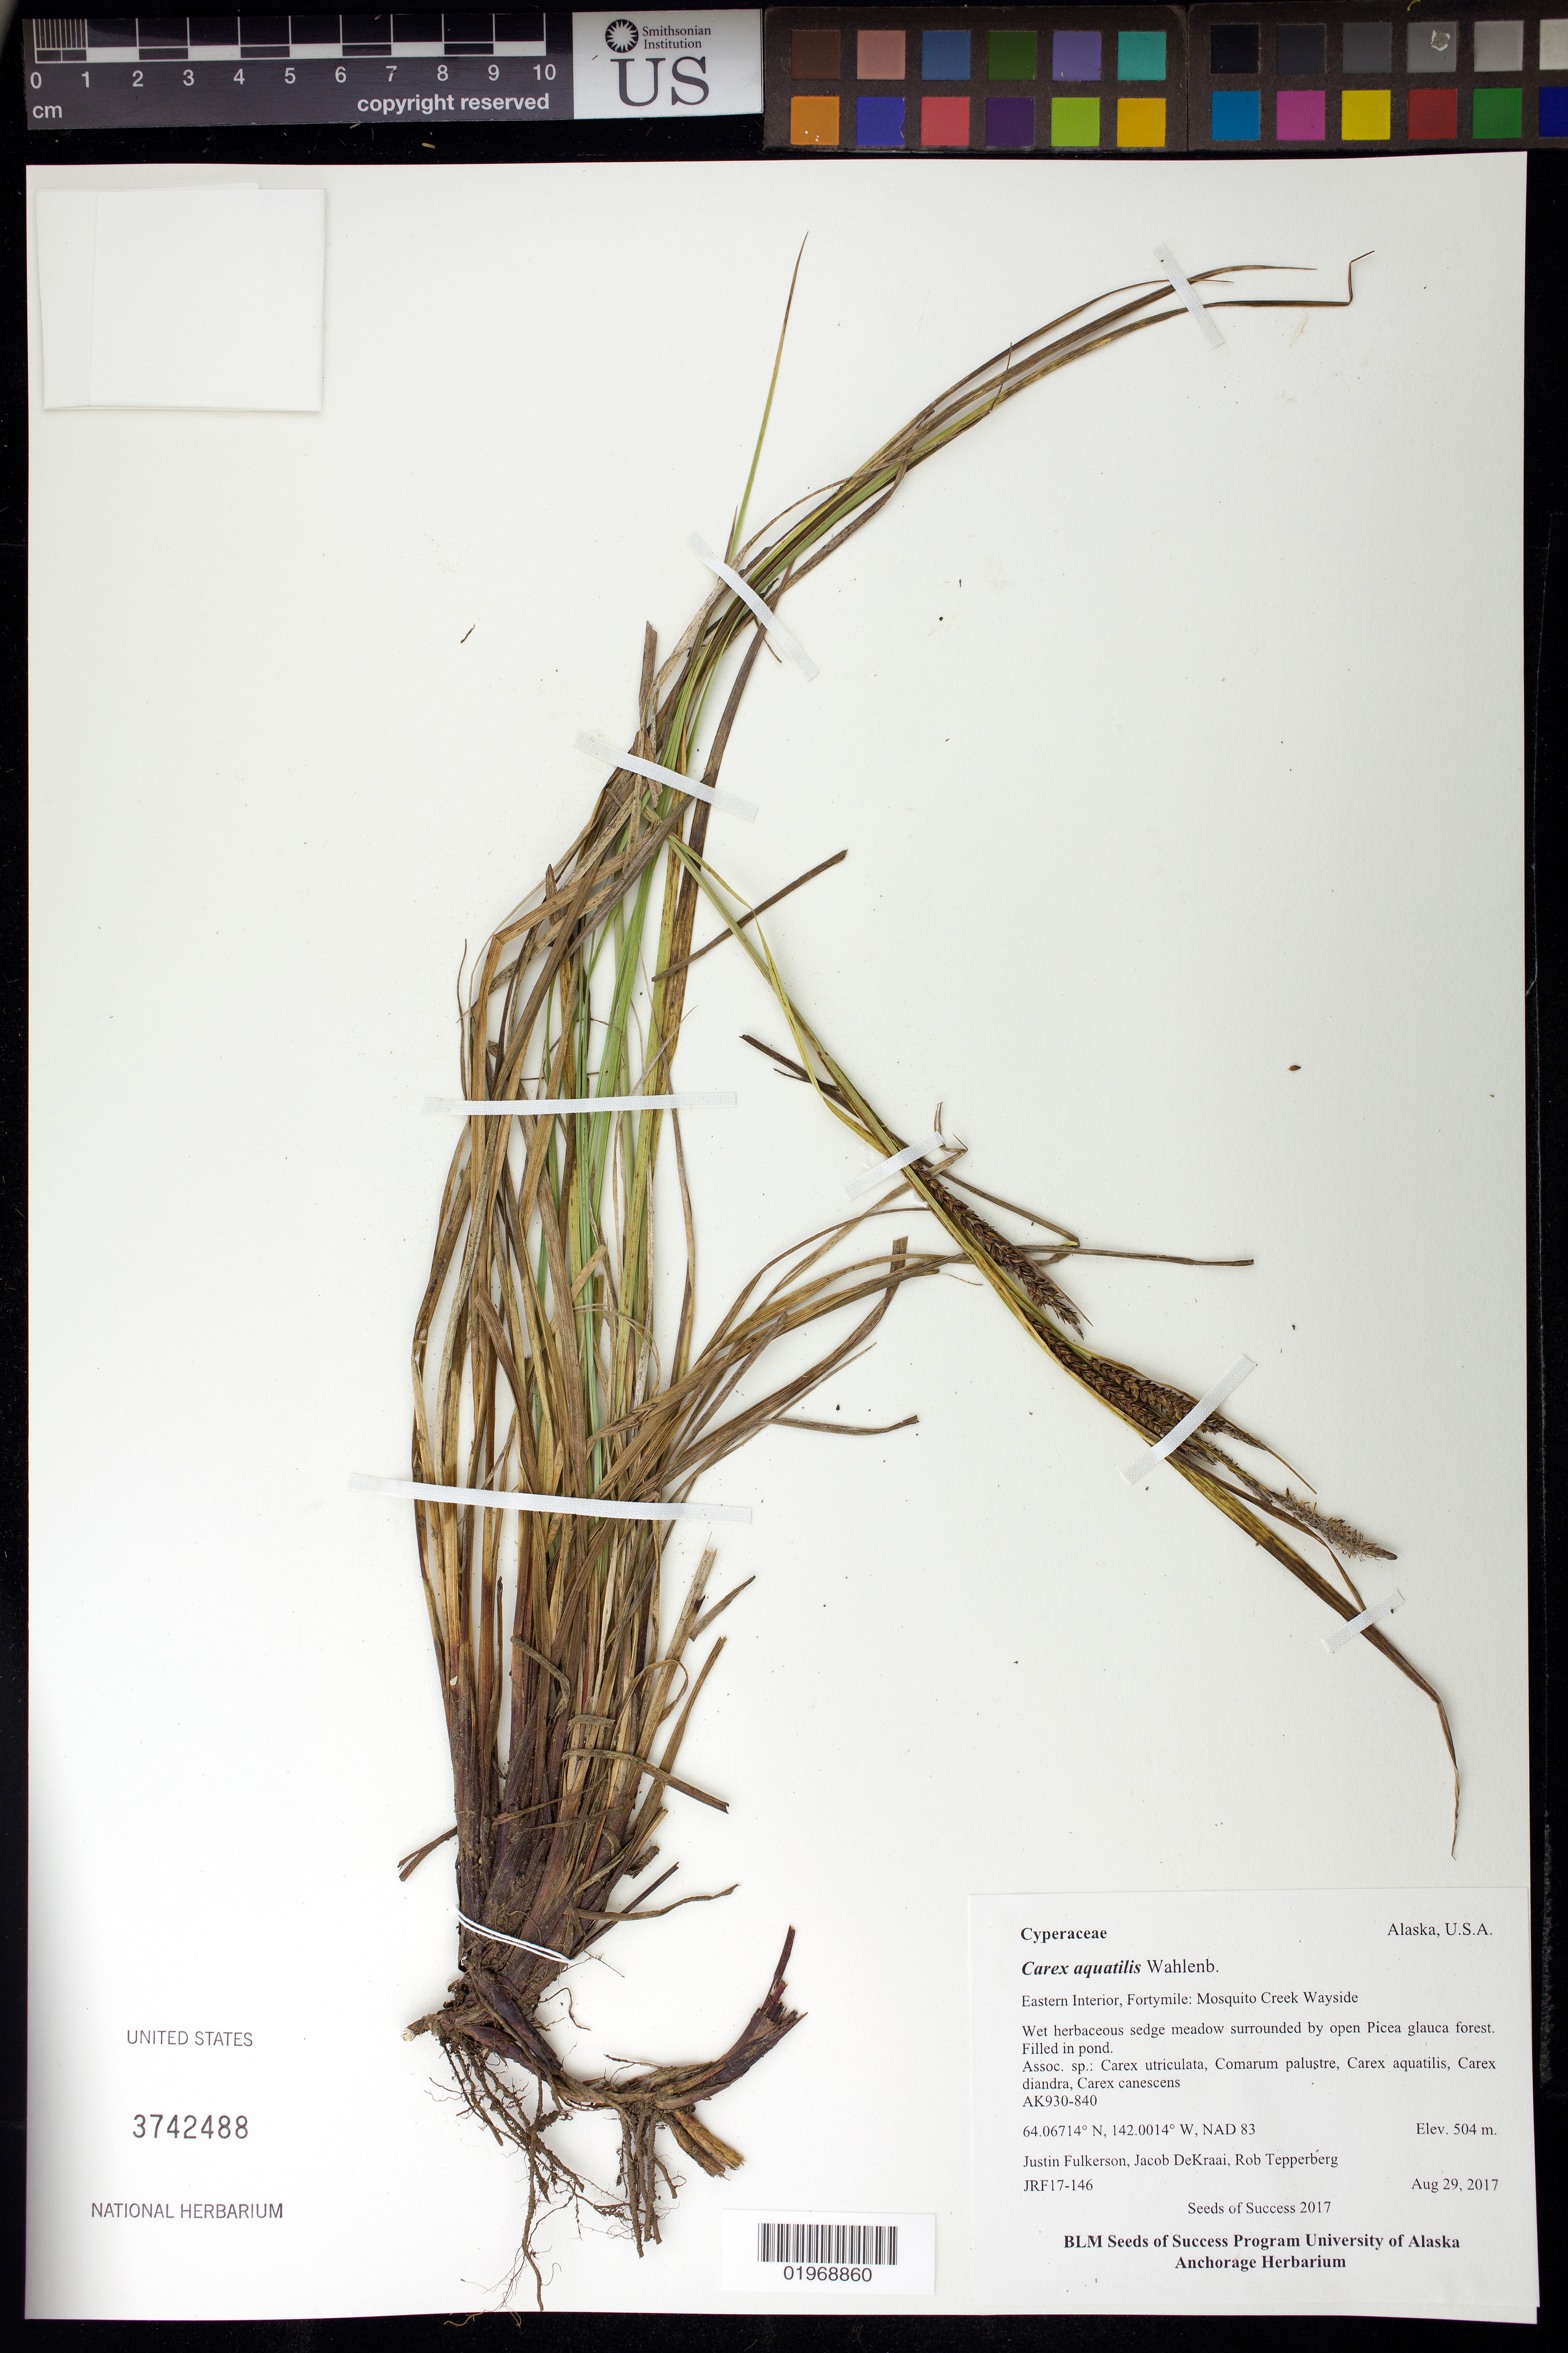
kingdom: Plantae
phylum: Tracheophyta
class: Liliopsida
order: Poales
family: Cyperaceae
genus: Carex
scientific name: Carex aquatilis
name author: Wahlenb.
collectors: J. Fulkerson, J. DeKraai & R. Tepperberg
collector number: JRF17-146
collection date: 2017-08-29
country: United States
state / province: Alaska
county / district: Southeast Fairbanks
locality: Eastern Interior, Forty-Mile, Mosquito Creek Wayside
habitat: Wet herbaceous sedge meadow surrounded by open Picea glauca forest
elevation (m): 154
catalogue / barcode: US 3742488